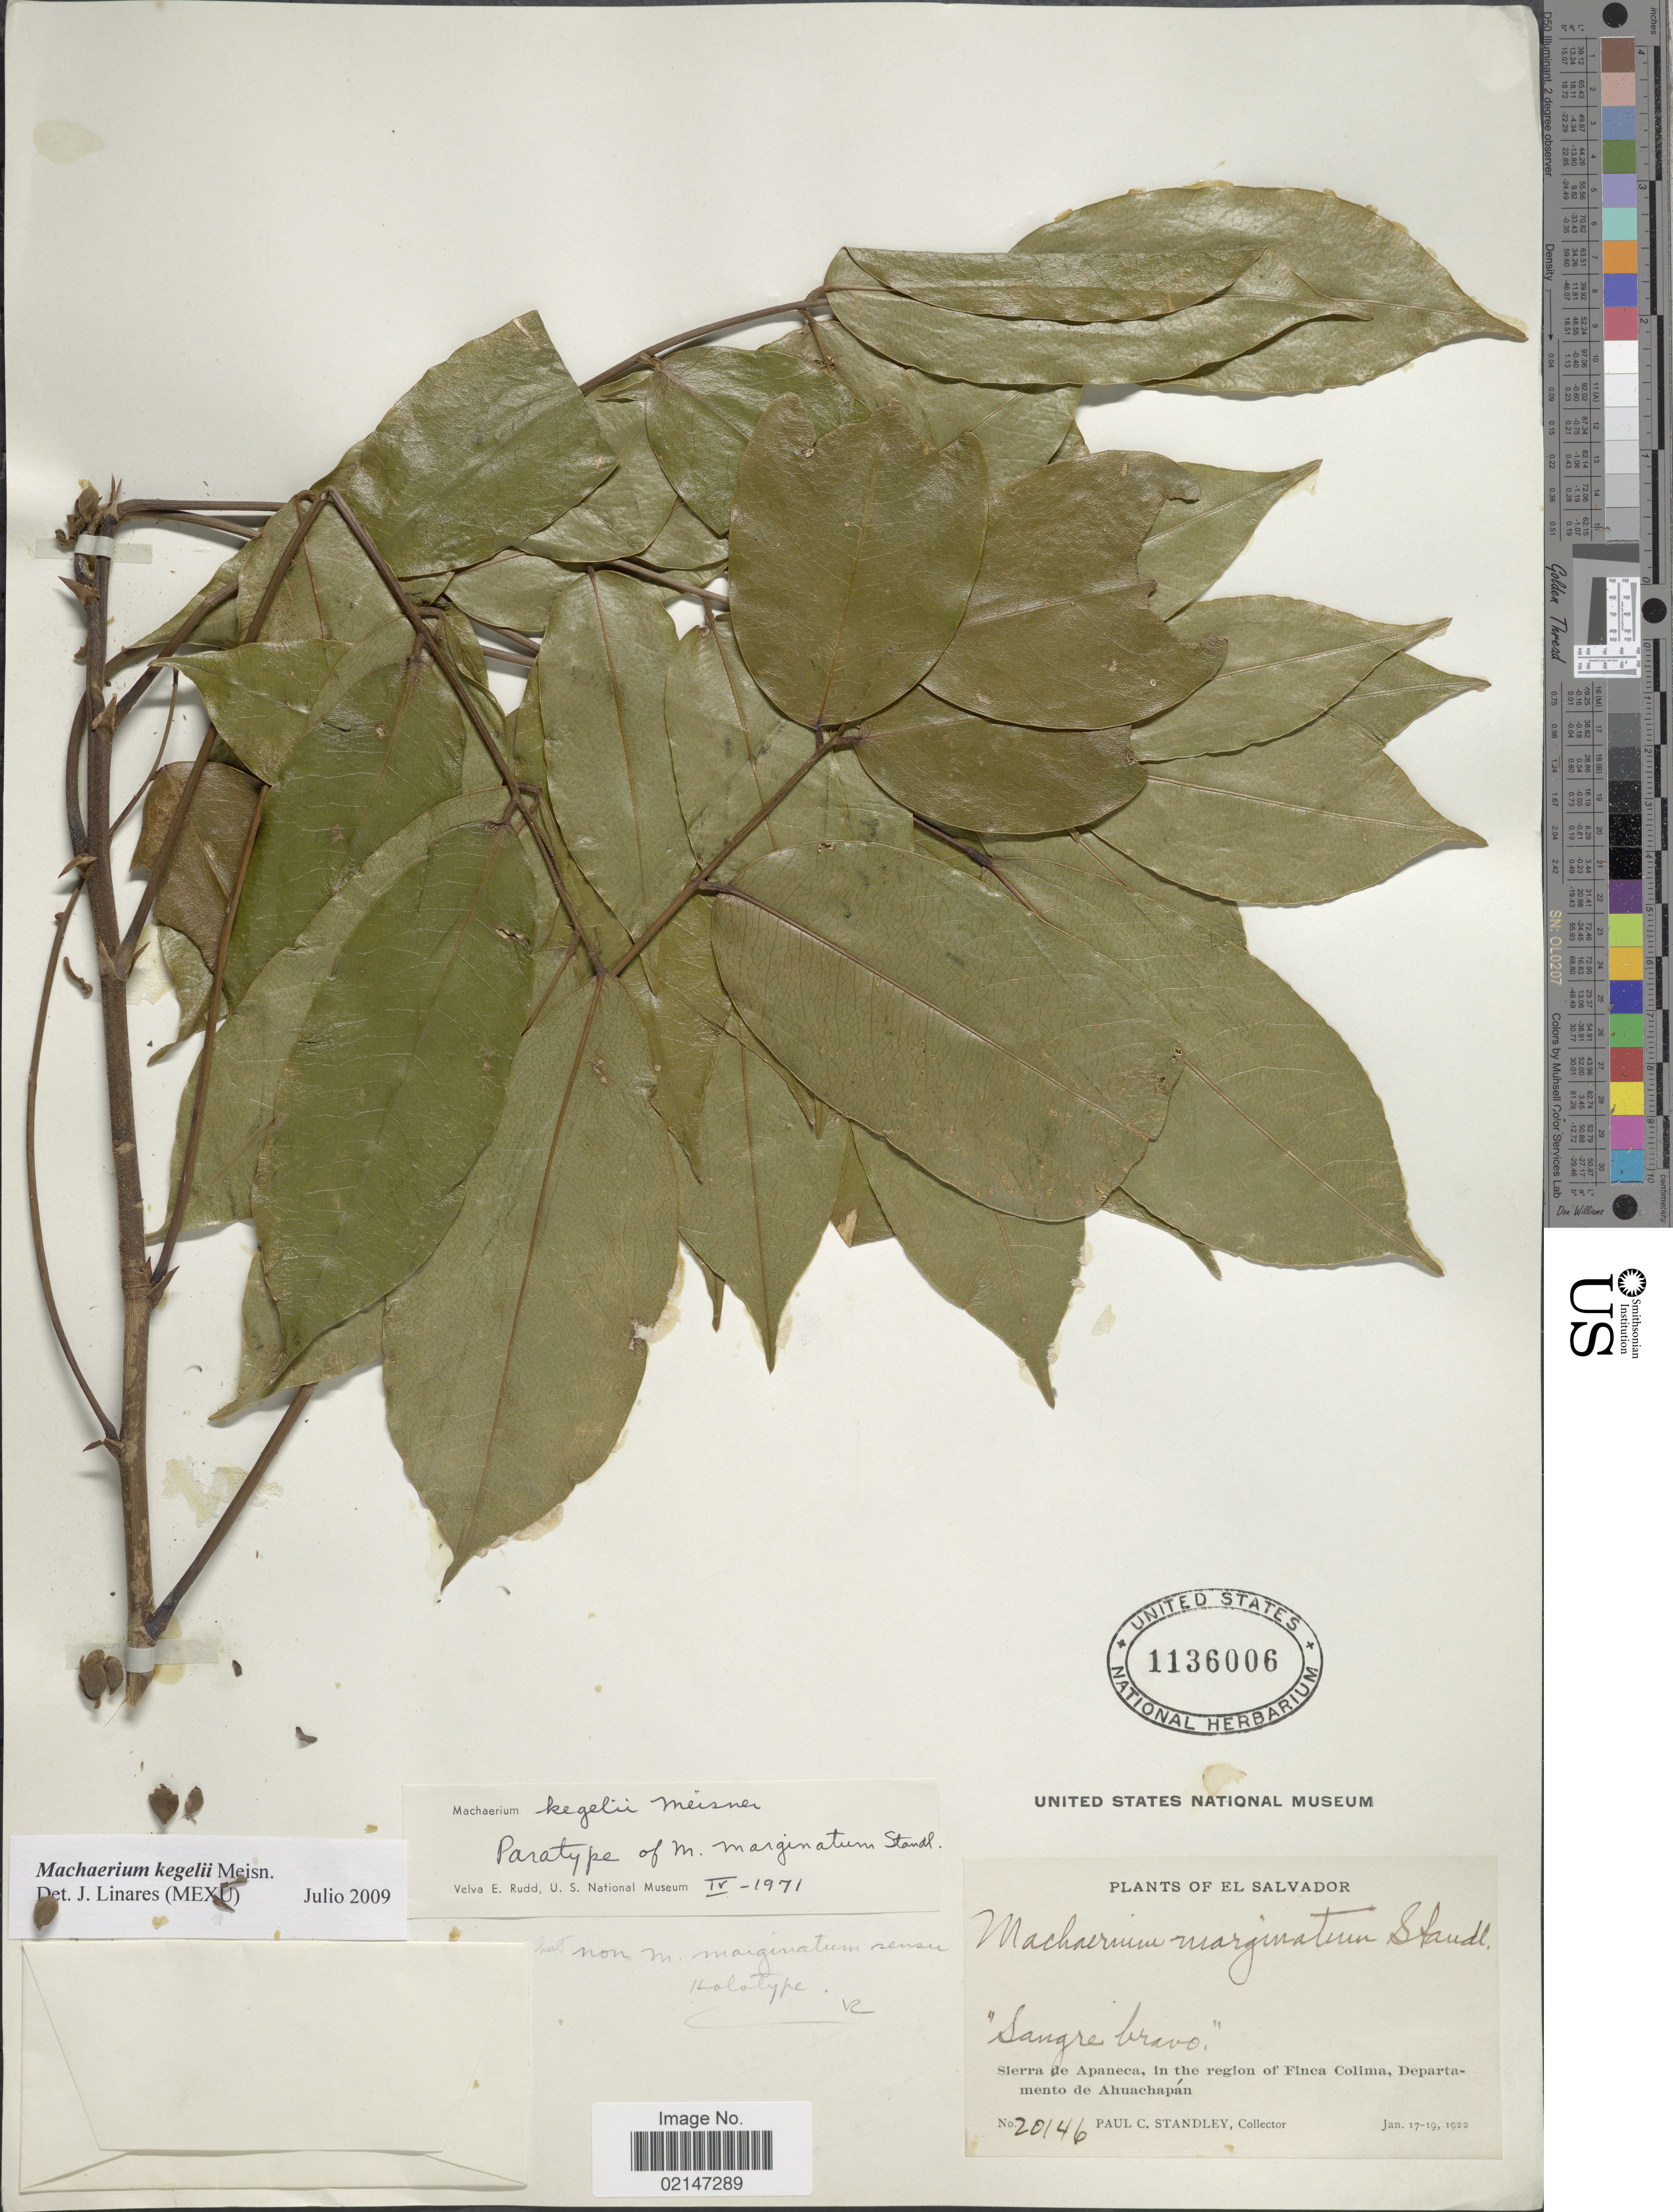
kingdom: Plantae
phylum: Tracheophyta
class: Magnoliopsida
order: Fabales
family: Fabaceae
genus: Machaerium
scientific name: Machaerium kegelii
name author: Meisn.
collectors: P. C. Standley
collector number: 20146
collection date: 1922-01-17/1922-01-19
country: El Salvador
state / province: Ahuachapan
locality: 'Sangre bravo', Sierra de Apaneca, in the region of Finca Colima, Departamento de Ahuachapán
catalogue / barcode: US 1136006